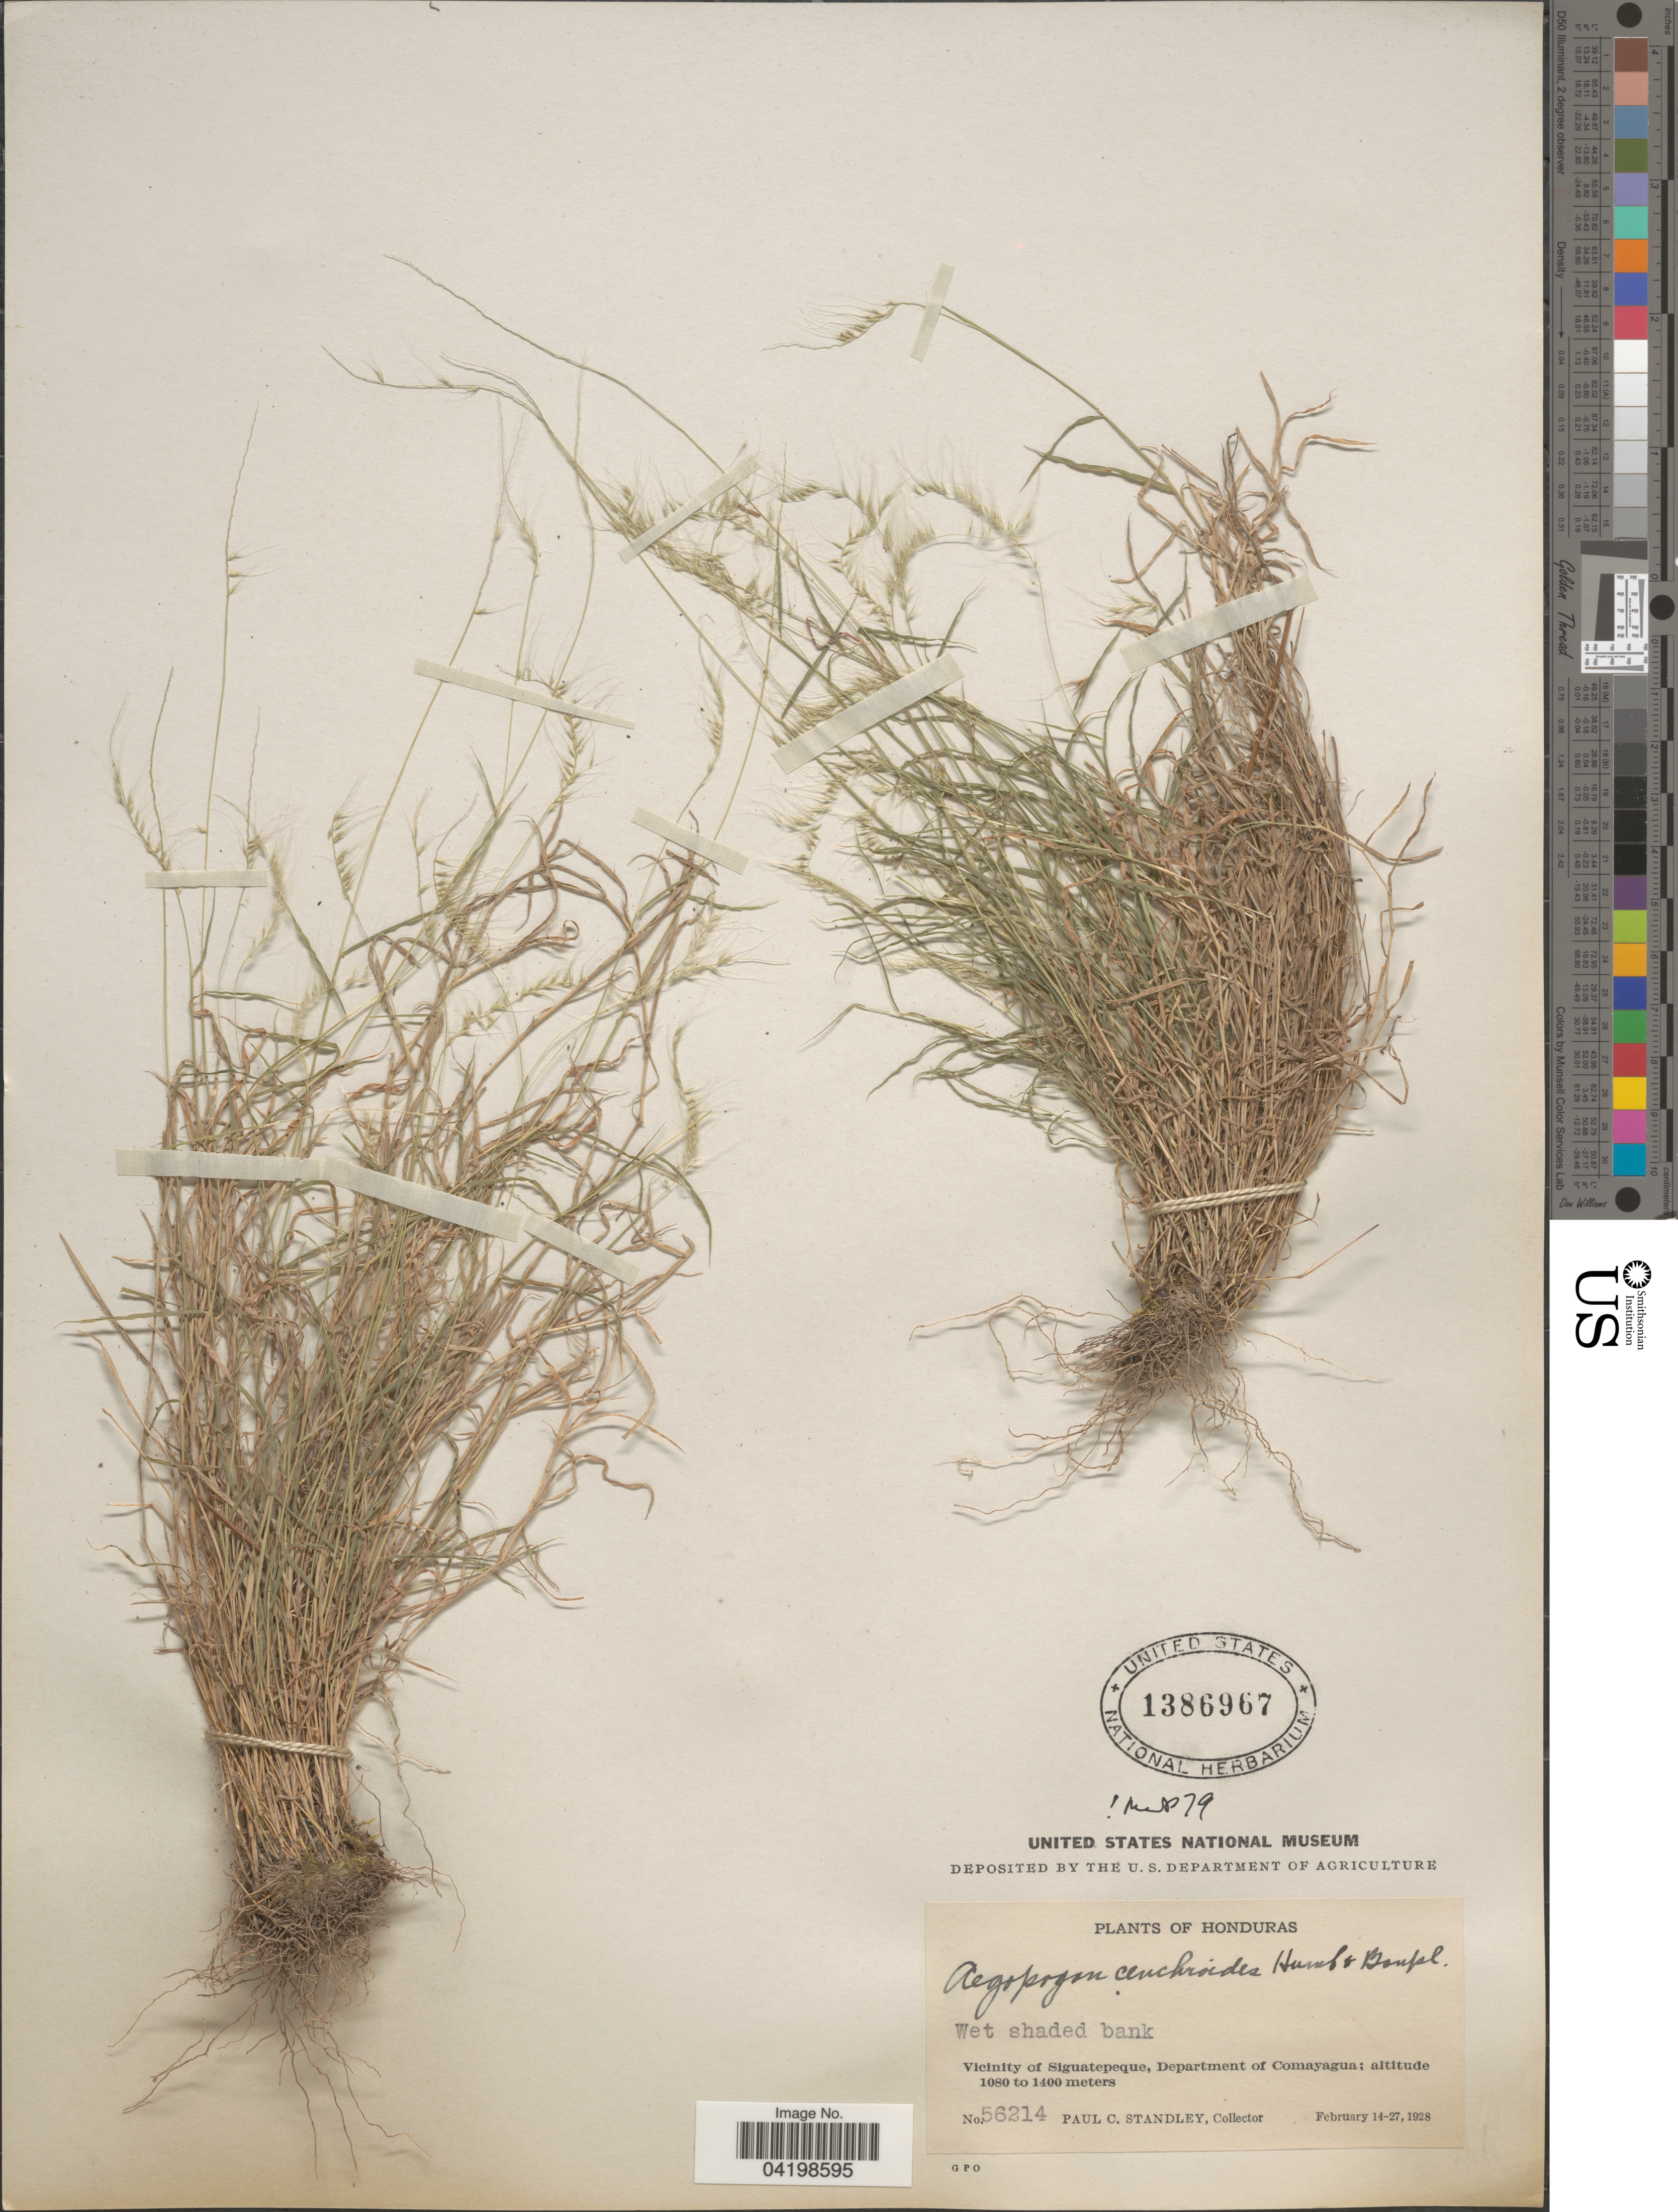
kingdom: Plantae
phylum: Tracheophyta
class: Liliopsida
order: Poales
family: Poaceae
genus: Muhlenbergia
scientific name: Muhlenbergia cenchroides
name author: (Humb. & Bonpl. ex Willd.) P.M. Peterson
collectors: P. C. Standley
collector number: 56214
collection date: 1928-02-14/1928-02-27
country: Honduras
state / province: Comayagua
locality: Vicinity of Siguatepeque, Department of Comayagua.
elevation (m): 1080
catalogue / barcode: US 1386967